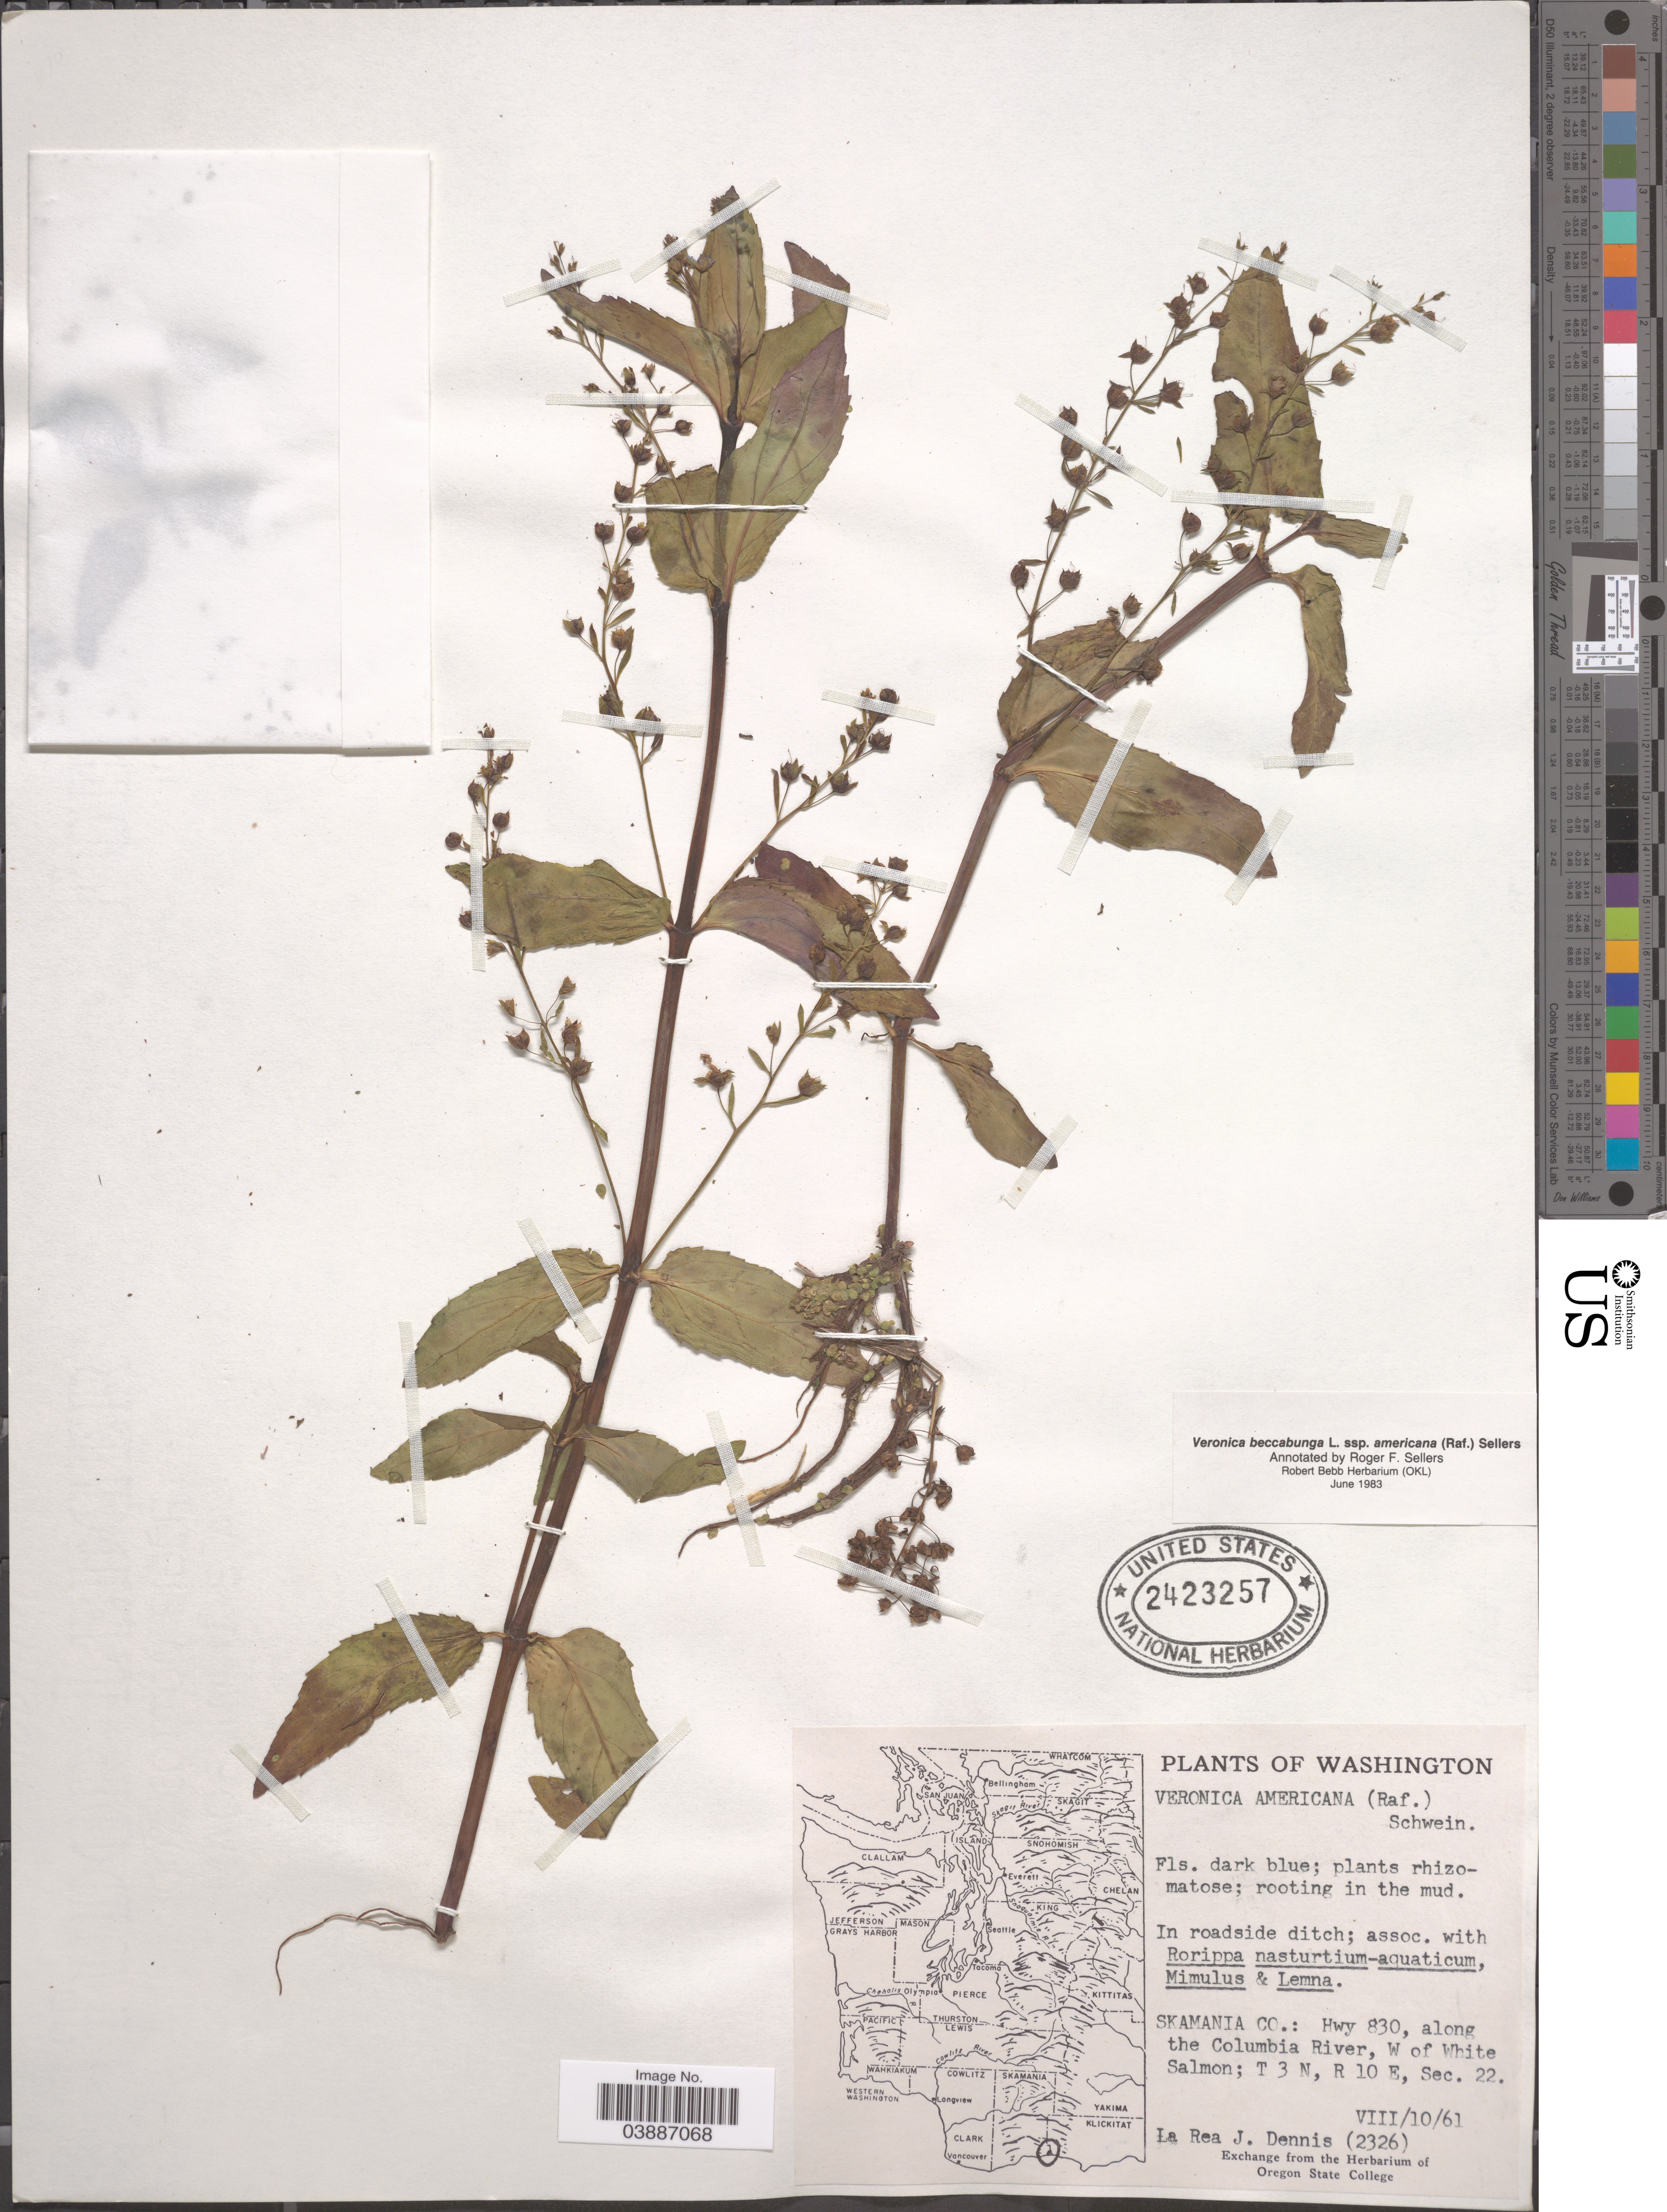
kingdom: Plantae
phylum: Tracheophyta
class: Magnoliopsida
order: Lamiales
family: Plantaginaceae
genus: Veronica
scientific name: Veronica beccabunga subsp. americana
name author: Raf.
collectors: L. Dennis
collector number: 2326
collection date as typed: Transcribed d/m/y: 10/8/61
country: United States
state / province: Washington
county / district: Skamania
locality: Skamania Co.: Hwy 830, along the Columbia River, W of White Salmon; T 3 N, R 10 E, Sec. 22.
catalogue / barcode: US 2423257